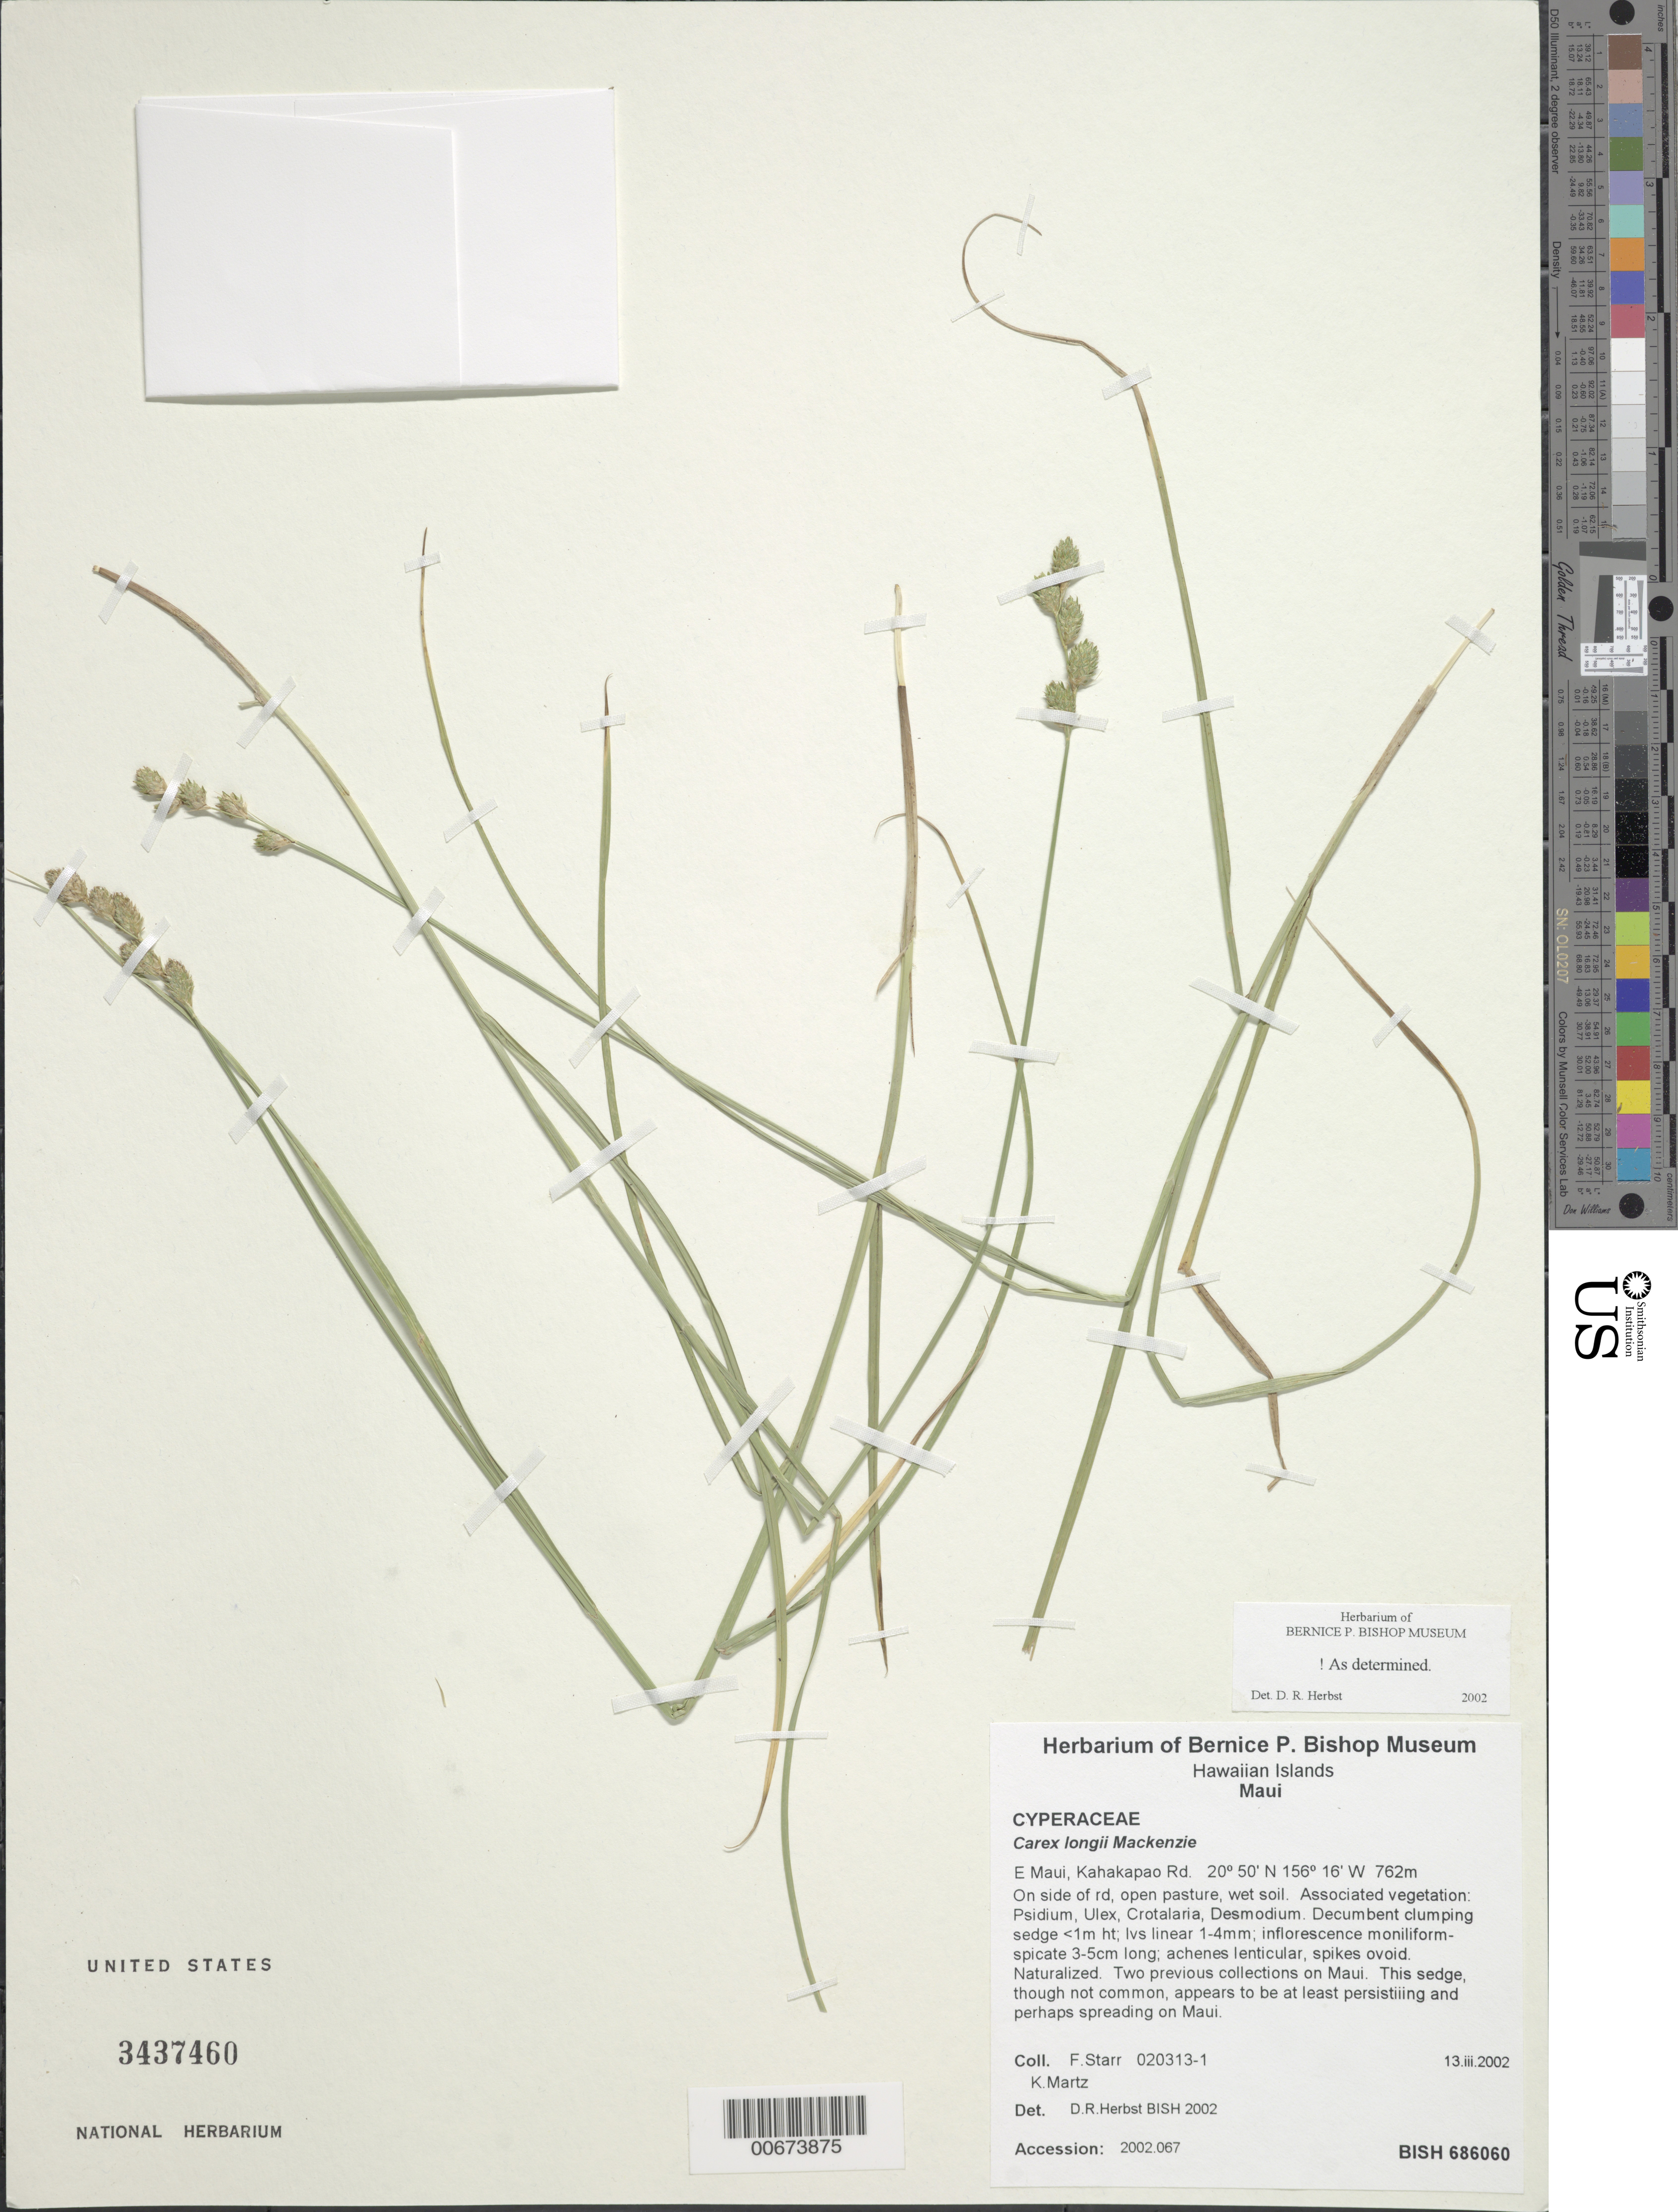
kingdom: Plantae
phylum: Tracheophyta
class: Liliopsida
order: Poales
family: Cyperaceae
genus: Carex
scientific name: Carex longii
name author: Mack.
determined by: Herbst, D. R.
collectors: F. Starr & K. Martz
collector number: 020313-1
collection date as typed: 13 Mar 2002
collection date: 2002-03-13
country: United States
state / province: Hawaii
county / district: Maui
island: Maui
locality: E Maui, Kahakapao Rd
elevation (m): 762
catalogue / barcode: US 3437460